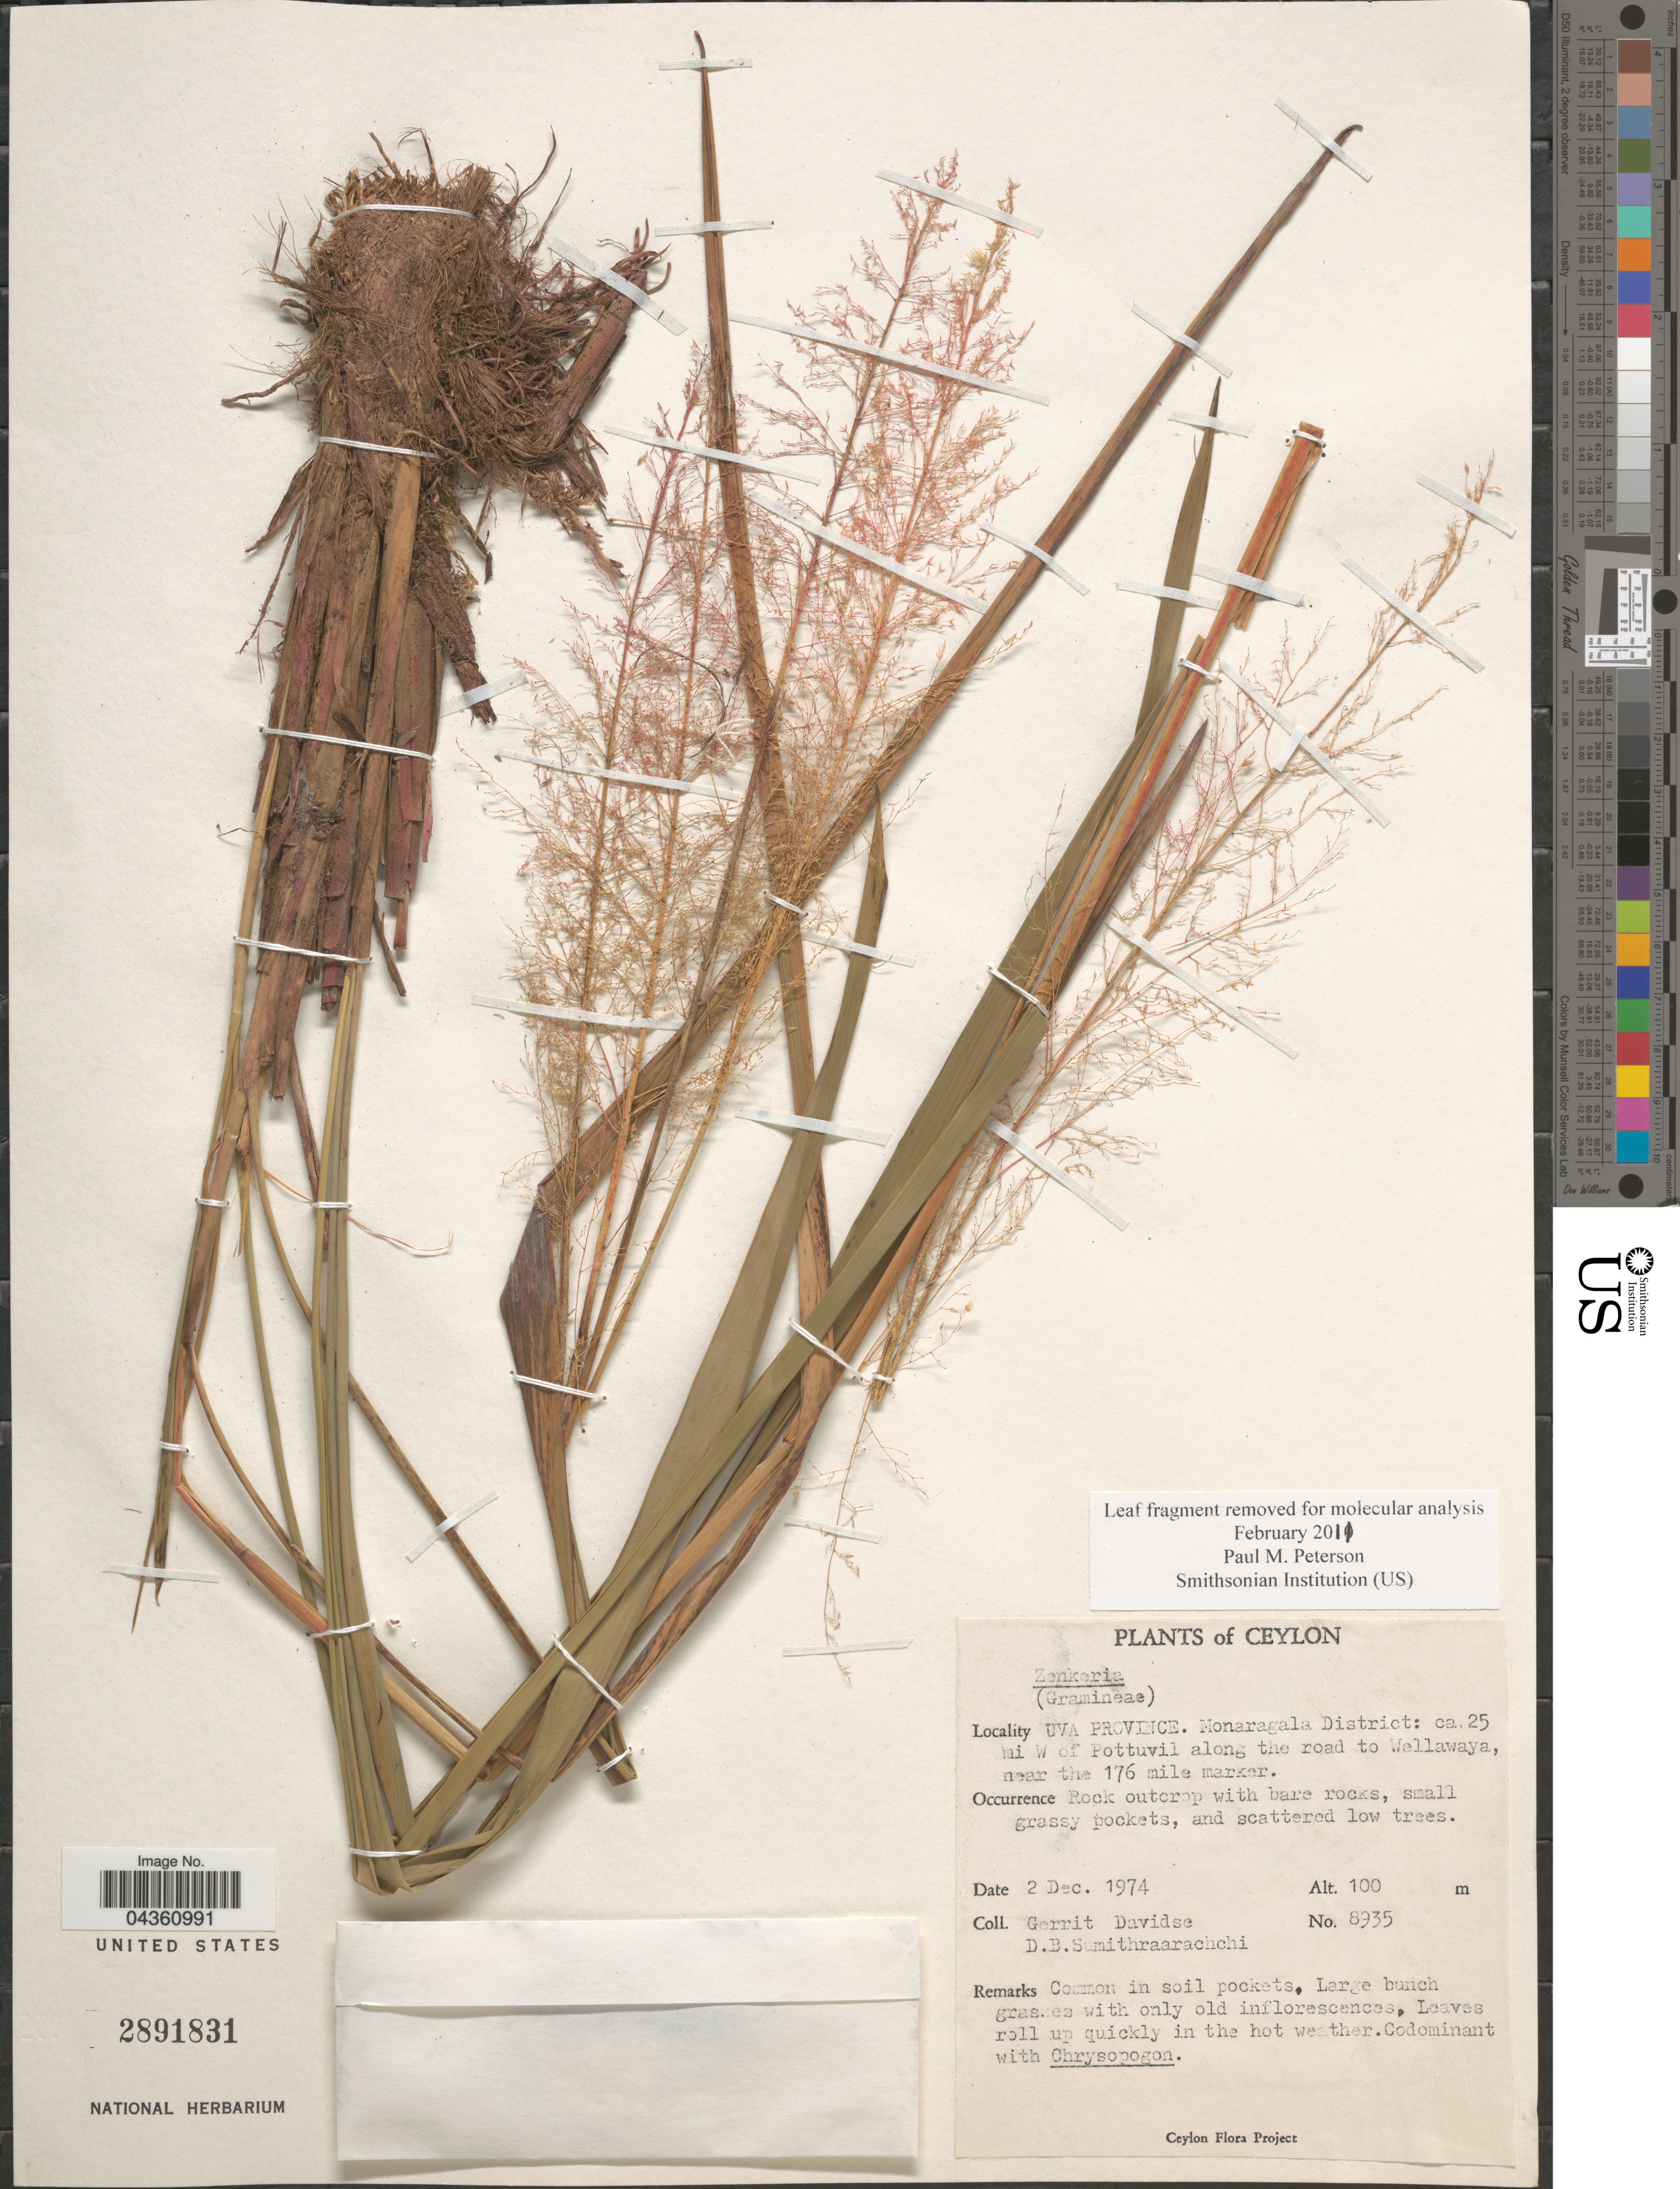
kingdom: Plantae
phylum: Tracheophyta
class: Liliopsida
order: Poales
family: Poaceae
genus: Zenkeria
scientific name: Zenkeria elegans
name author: Trin.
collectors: G. Davidse & D. B. Sumithraarachchi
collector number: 8935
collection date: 1974-12-02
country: Sri Lanka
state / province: Uva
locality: Ceylon. Monaragala District: ca. 25 mi W of Pottuvil along the road to Wellawaya, near the 176 mile marker.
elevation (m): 100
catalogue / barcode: US 2891831